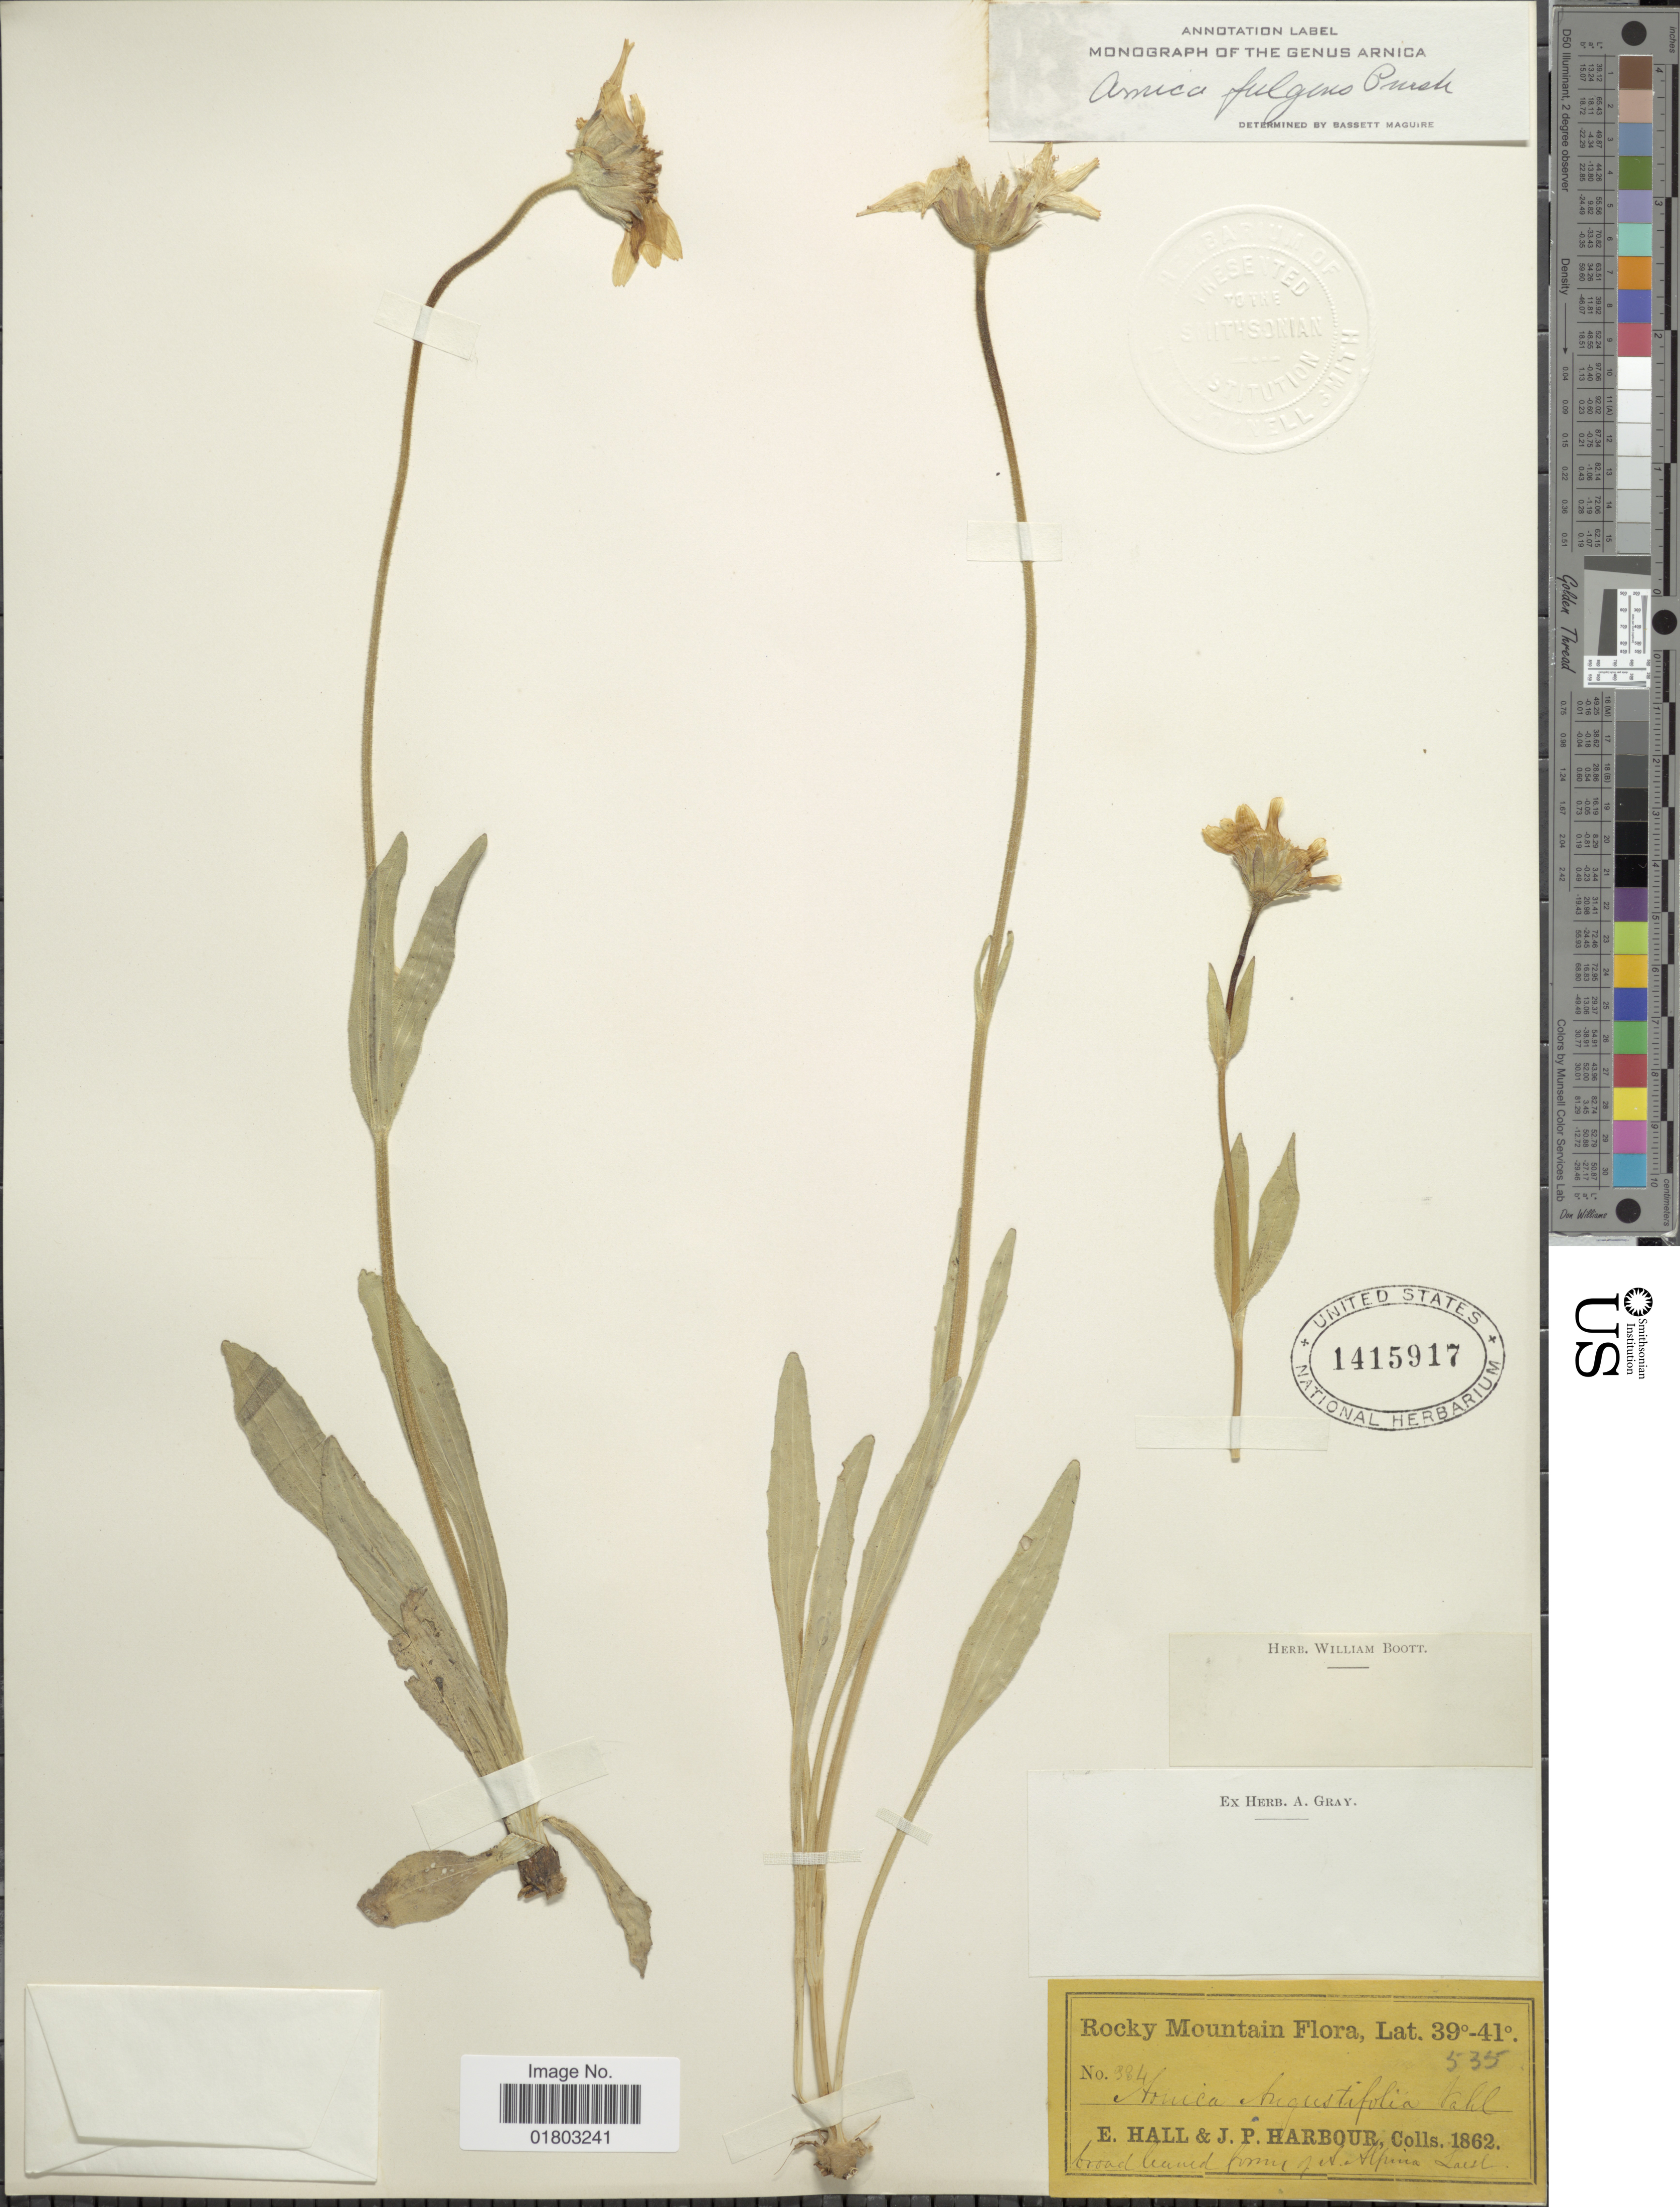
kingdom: Plantae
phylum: Tracheophyta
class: Magnoliopsida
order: Asterales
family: Asteraceae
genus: Arnica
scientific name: Arnica fulgens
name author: Pursh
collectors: E. Hall & J. Harbour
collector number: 384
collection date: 1862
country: United States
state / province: Colorado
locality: Rocky Mtns.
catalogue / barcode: US 1415917